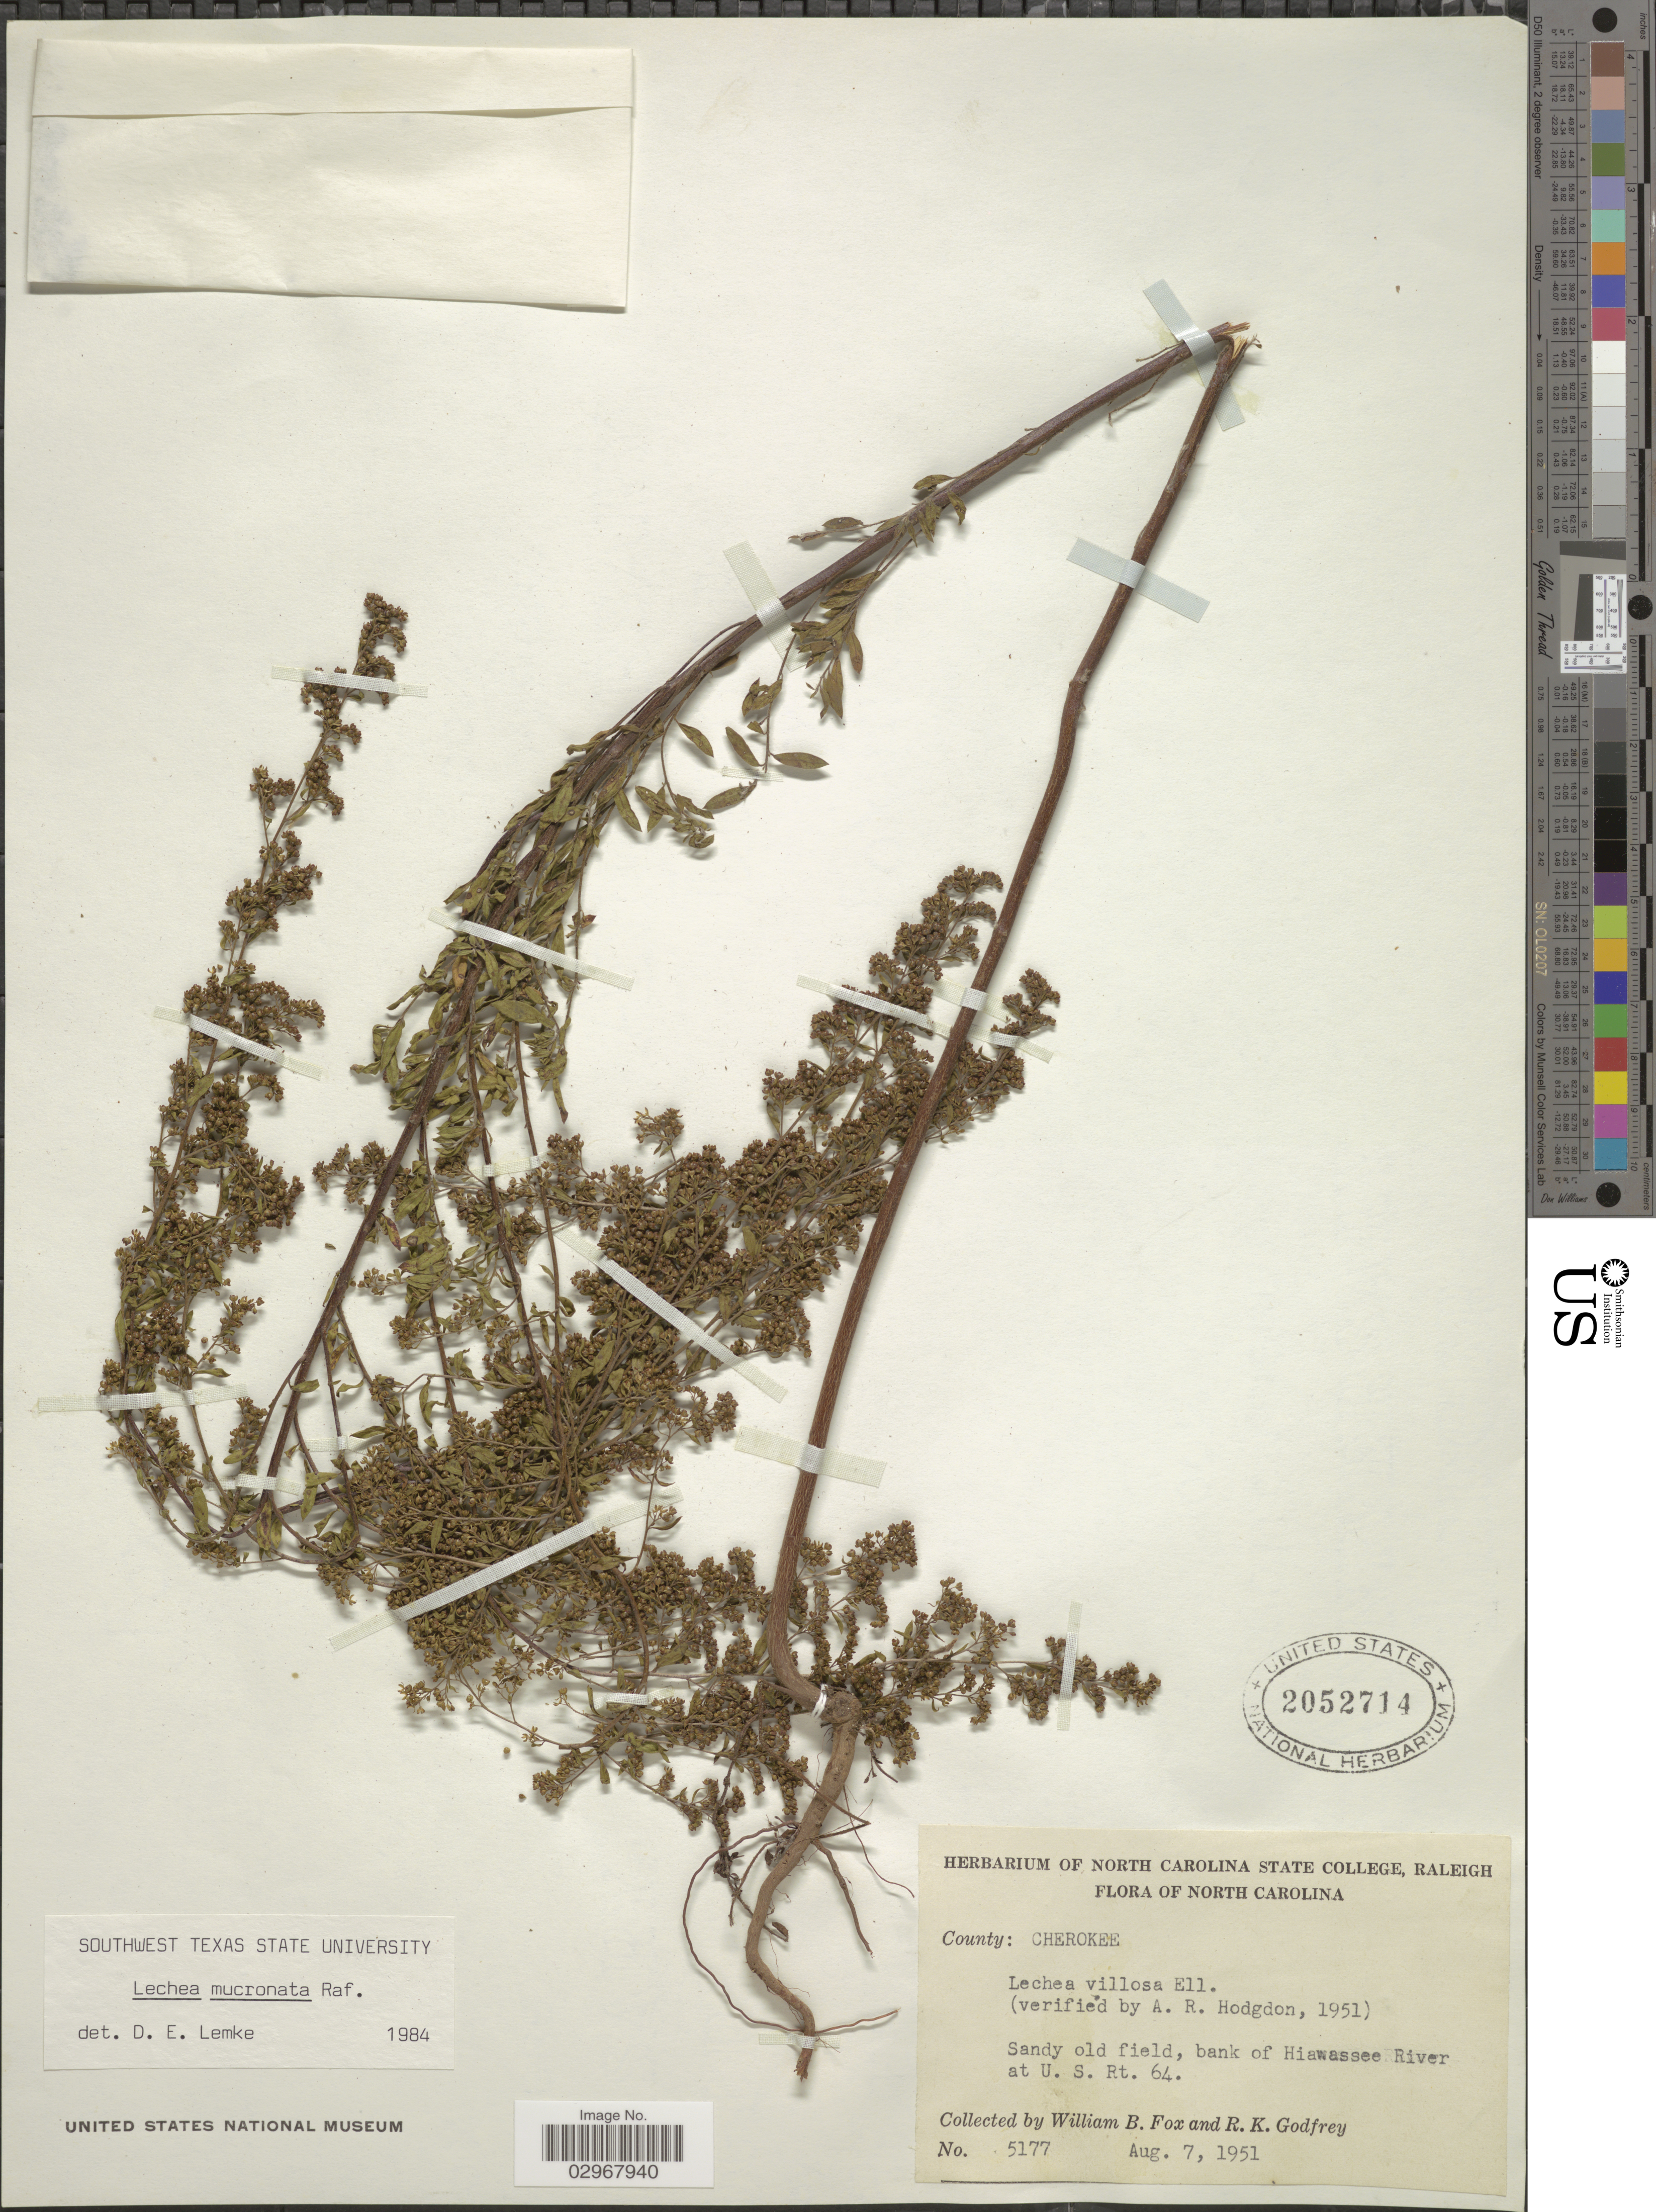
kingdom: Plantae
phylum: Tracheophyta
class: Magnoliopsida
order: Malvales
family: Cistaceae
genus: Lechea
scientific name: Lechea mucronata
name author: Raf.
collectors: W. B. Fox & R. K. Godfrey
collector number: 5177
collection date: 1951-08-07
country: United States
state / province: North Carolina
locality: County: Cherokee. Sandy old field, bank of Hiawassee River at U.S. Rt. 64.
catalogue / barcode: US 2052714